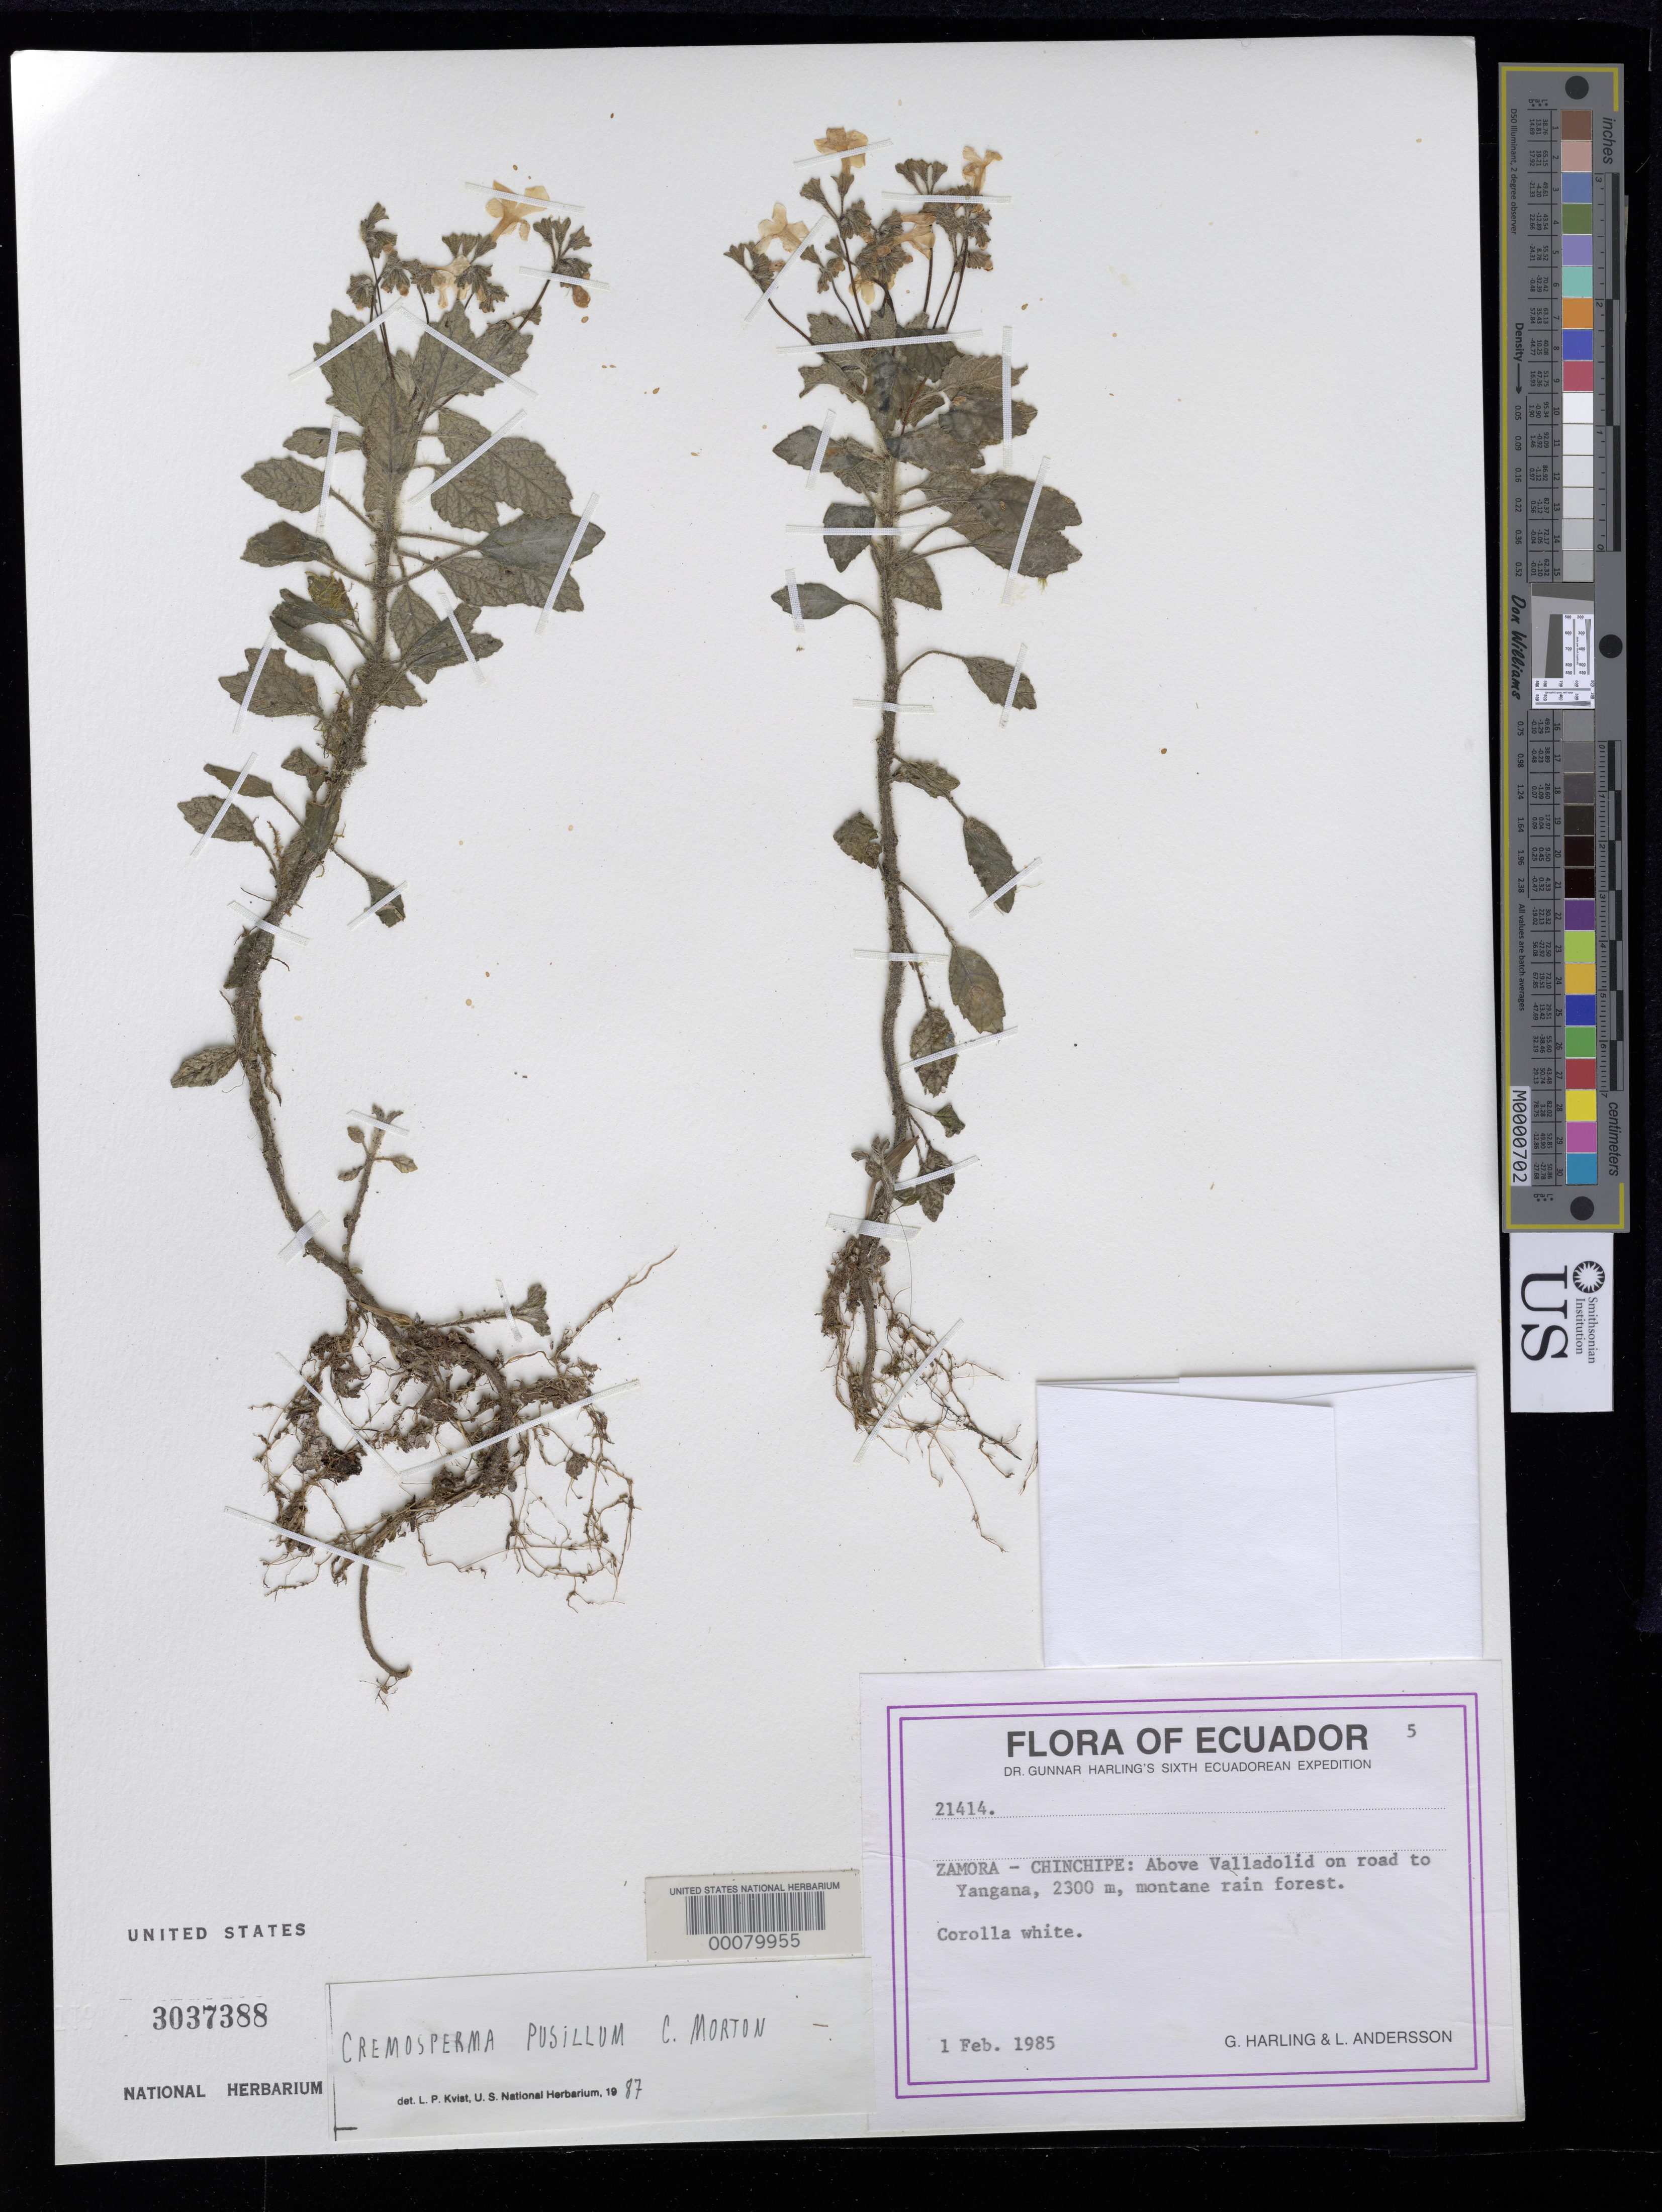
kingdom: Plantae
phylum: Tracheophyta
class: Magnoliopsida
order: Lamiales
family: Gesneriaceae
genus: Cremosperma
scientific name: Cremosperma pusillum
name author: C.V. Morton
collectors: G. Harling & L. Andersson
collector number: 21414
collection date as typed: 01 Feb 1985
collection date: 1985-02-01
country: Ecuador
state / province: Zamora-Chinchipe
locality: Above Valladolid on road to Yangana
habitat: Montane rain forest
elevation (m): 2300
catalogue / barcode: US 3037388